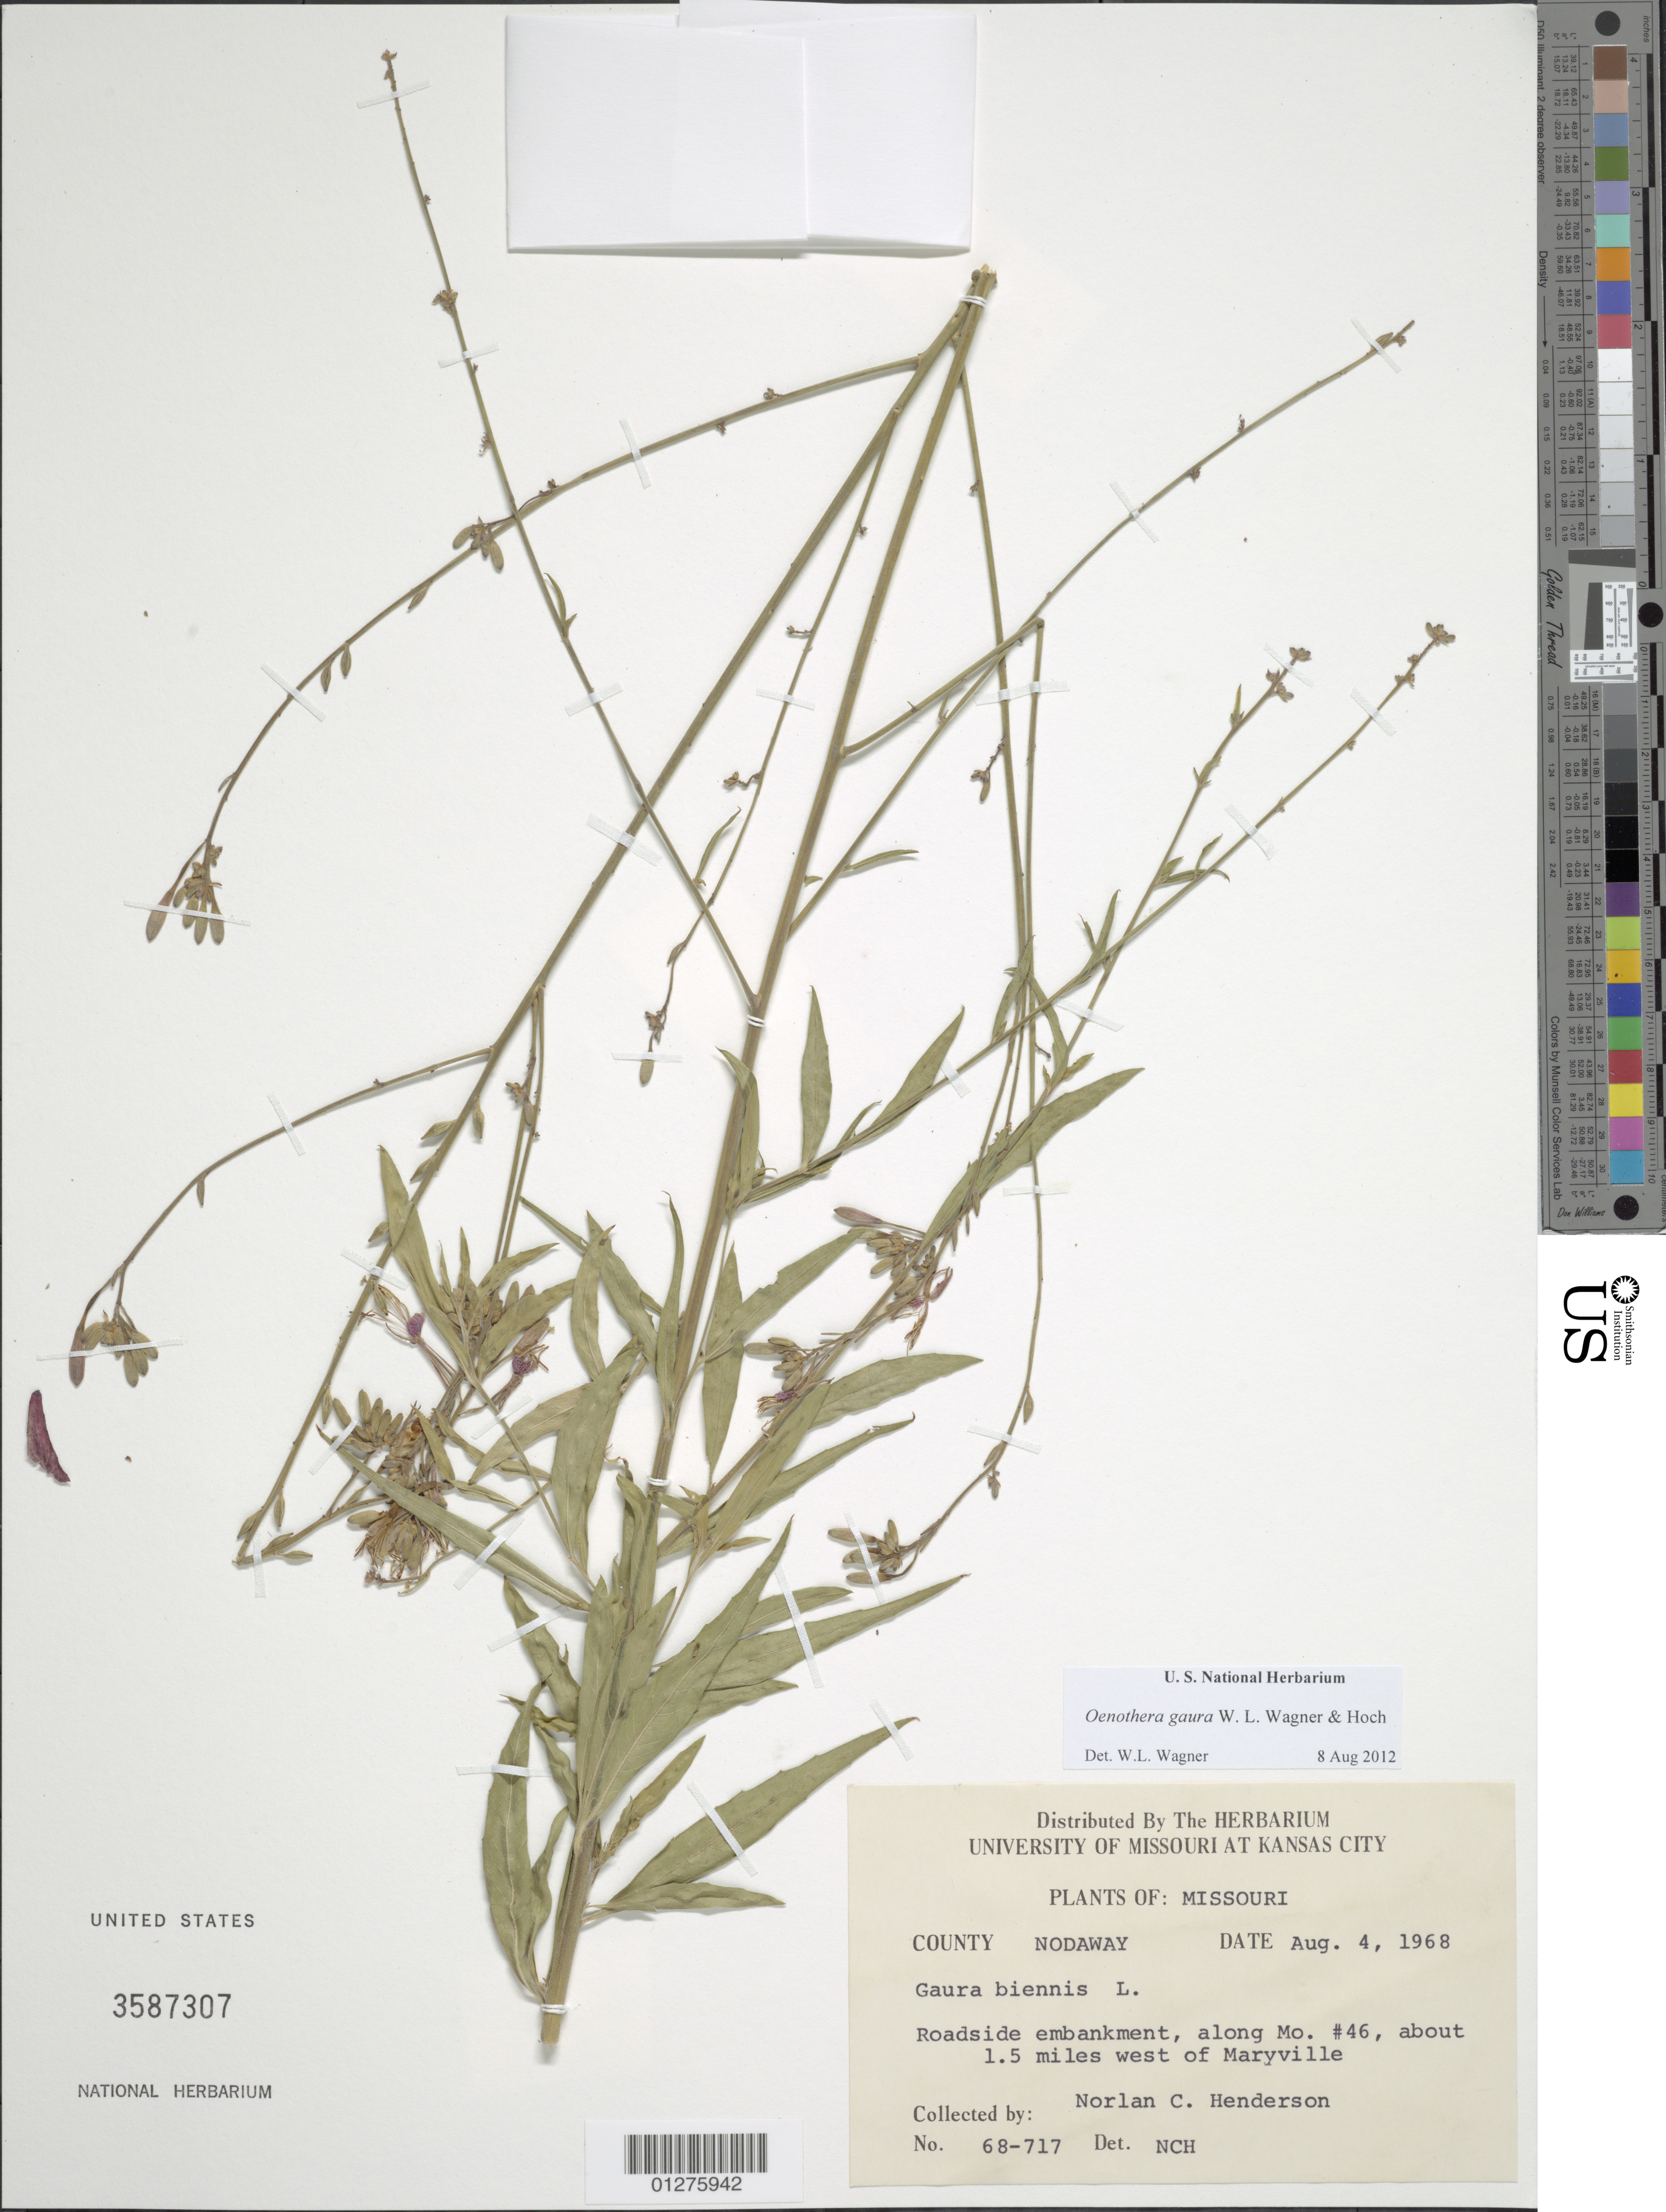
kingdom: Plantae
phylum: Tracheophyta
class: Magnoliopsida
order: Myrtales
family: Onagraceae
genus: Oenothera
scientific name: Oenothera gaura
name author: W.L. Wagner & Hoch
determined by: Wagner, W. L., (BOT), Smithsonian Institution - National Museum of Natural History (UNITED STATES)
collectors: N. C. Henderson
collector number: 68-717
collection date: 1968-08-04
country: United States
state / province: Missouri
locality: Along Mo. # 46, about 1.5 miles west of Maryville.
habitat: Roadside embankment.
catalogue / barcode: US 3587307